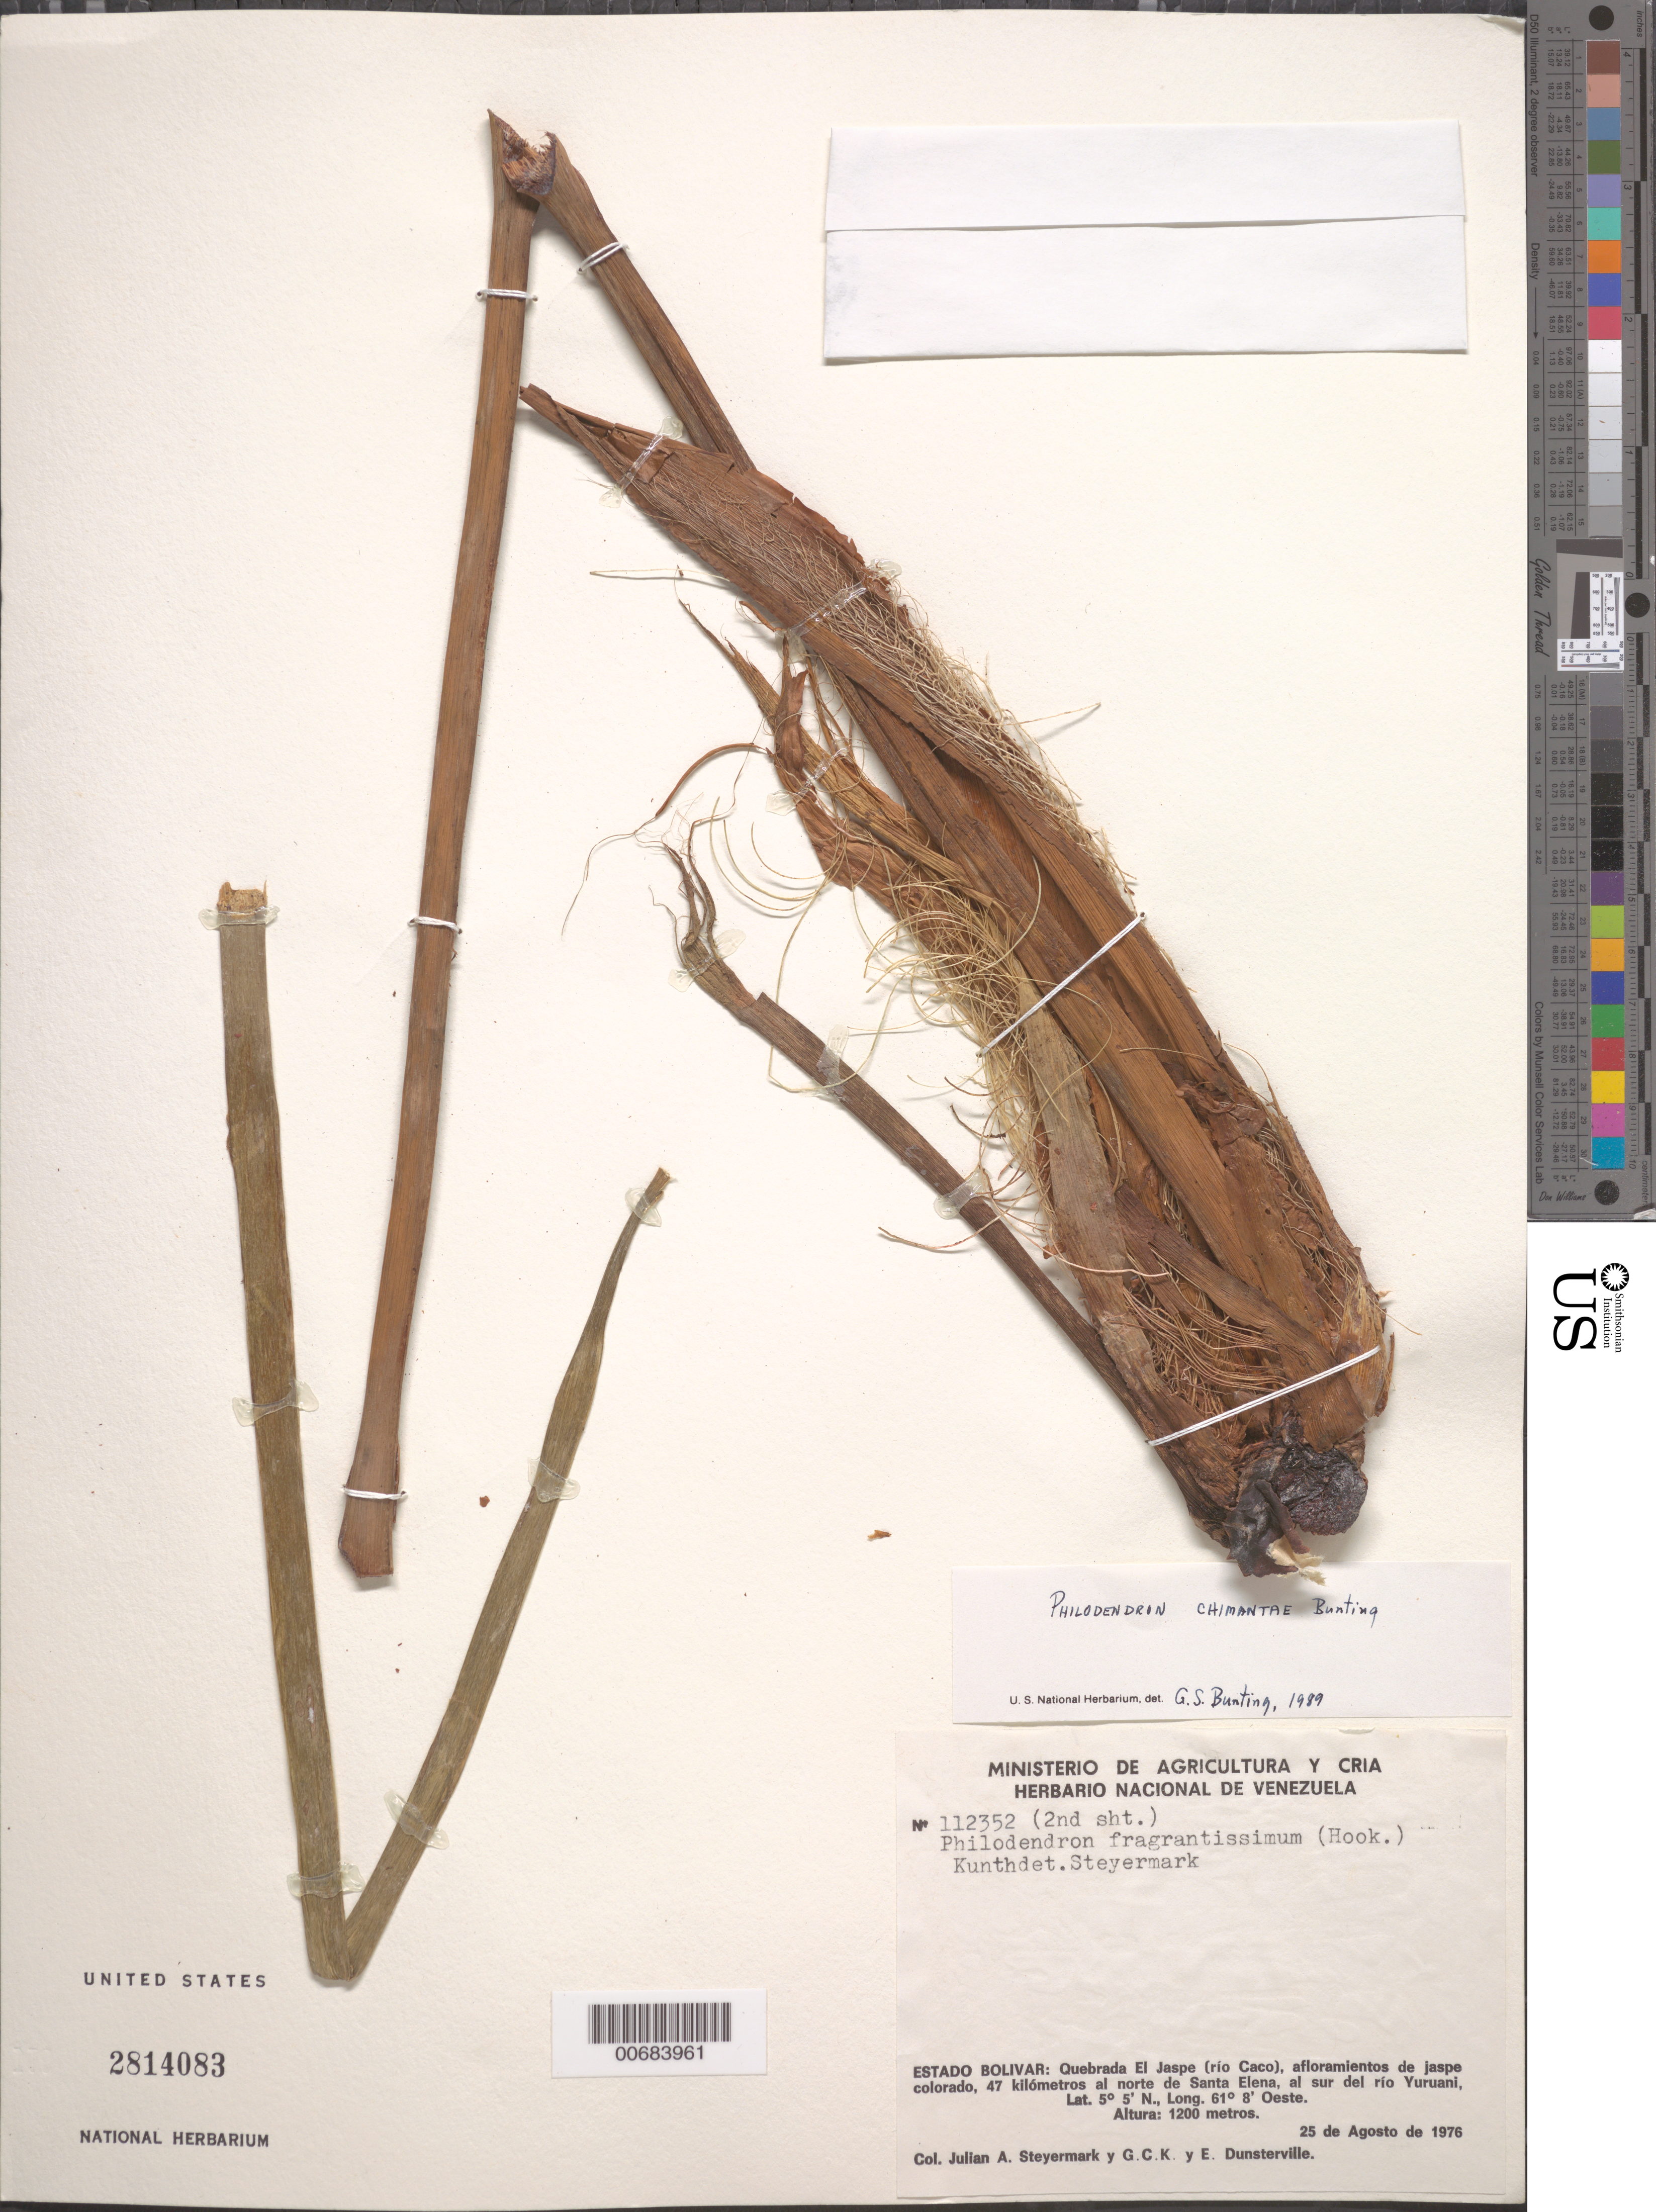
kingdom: Plantae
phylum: Tracheophyta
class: Liliopsida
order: Alismatales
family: Araceae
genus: Philodendron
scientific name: Philodendron chimantae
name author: G.S. Bunting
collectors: J. Steyermark, G. C. K. Dunsterville & E. Dunsterville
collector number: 112352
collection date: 1976-08-25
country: Venezuela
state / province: Bolivar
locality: Estado Bolivar: Quebrada El Jaspe (río Caco), afloramientos de jaspe colorado, 47 kilómetros al norte de Santa Elena, al sur del río Yuruani.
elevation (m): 1200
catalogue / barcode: US 2814083